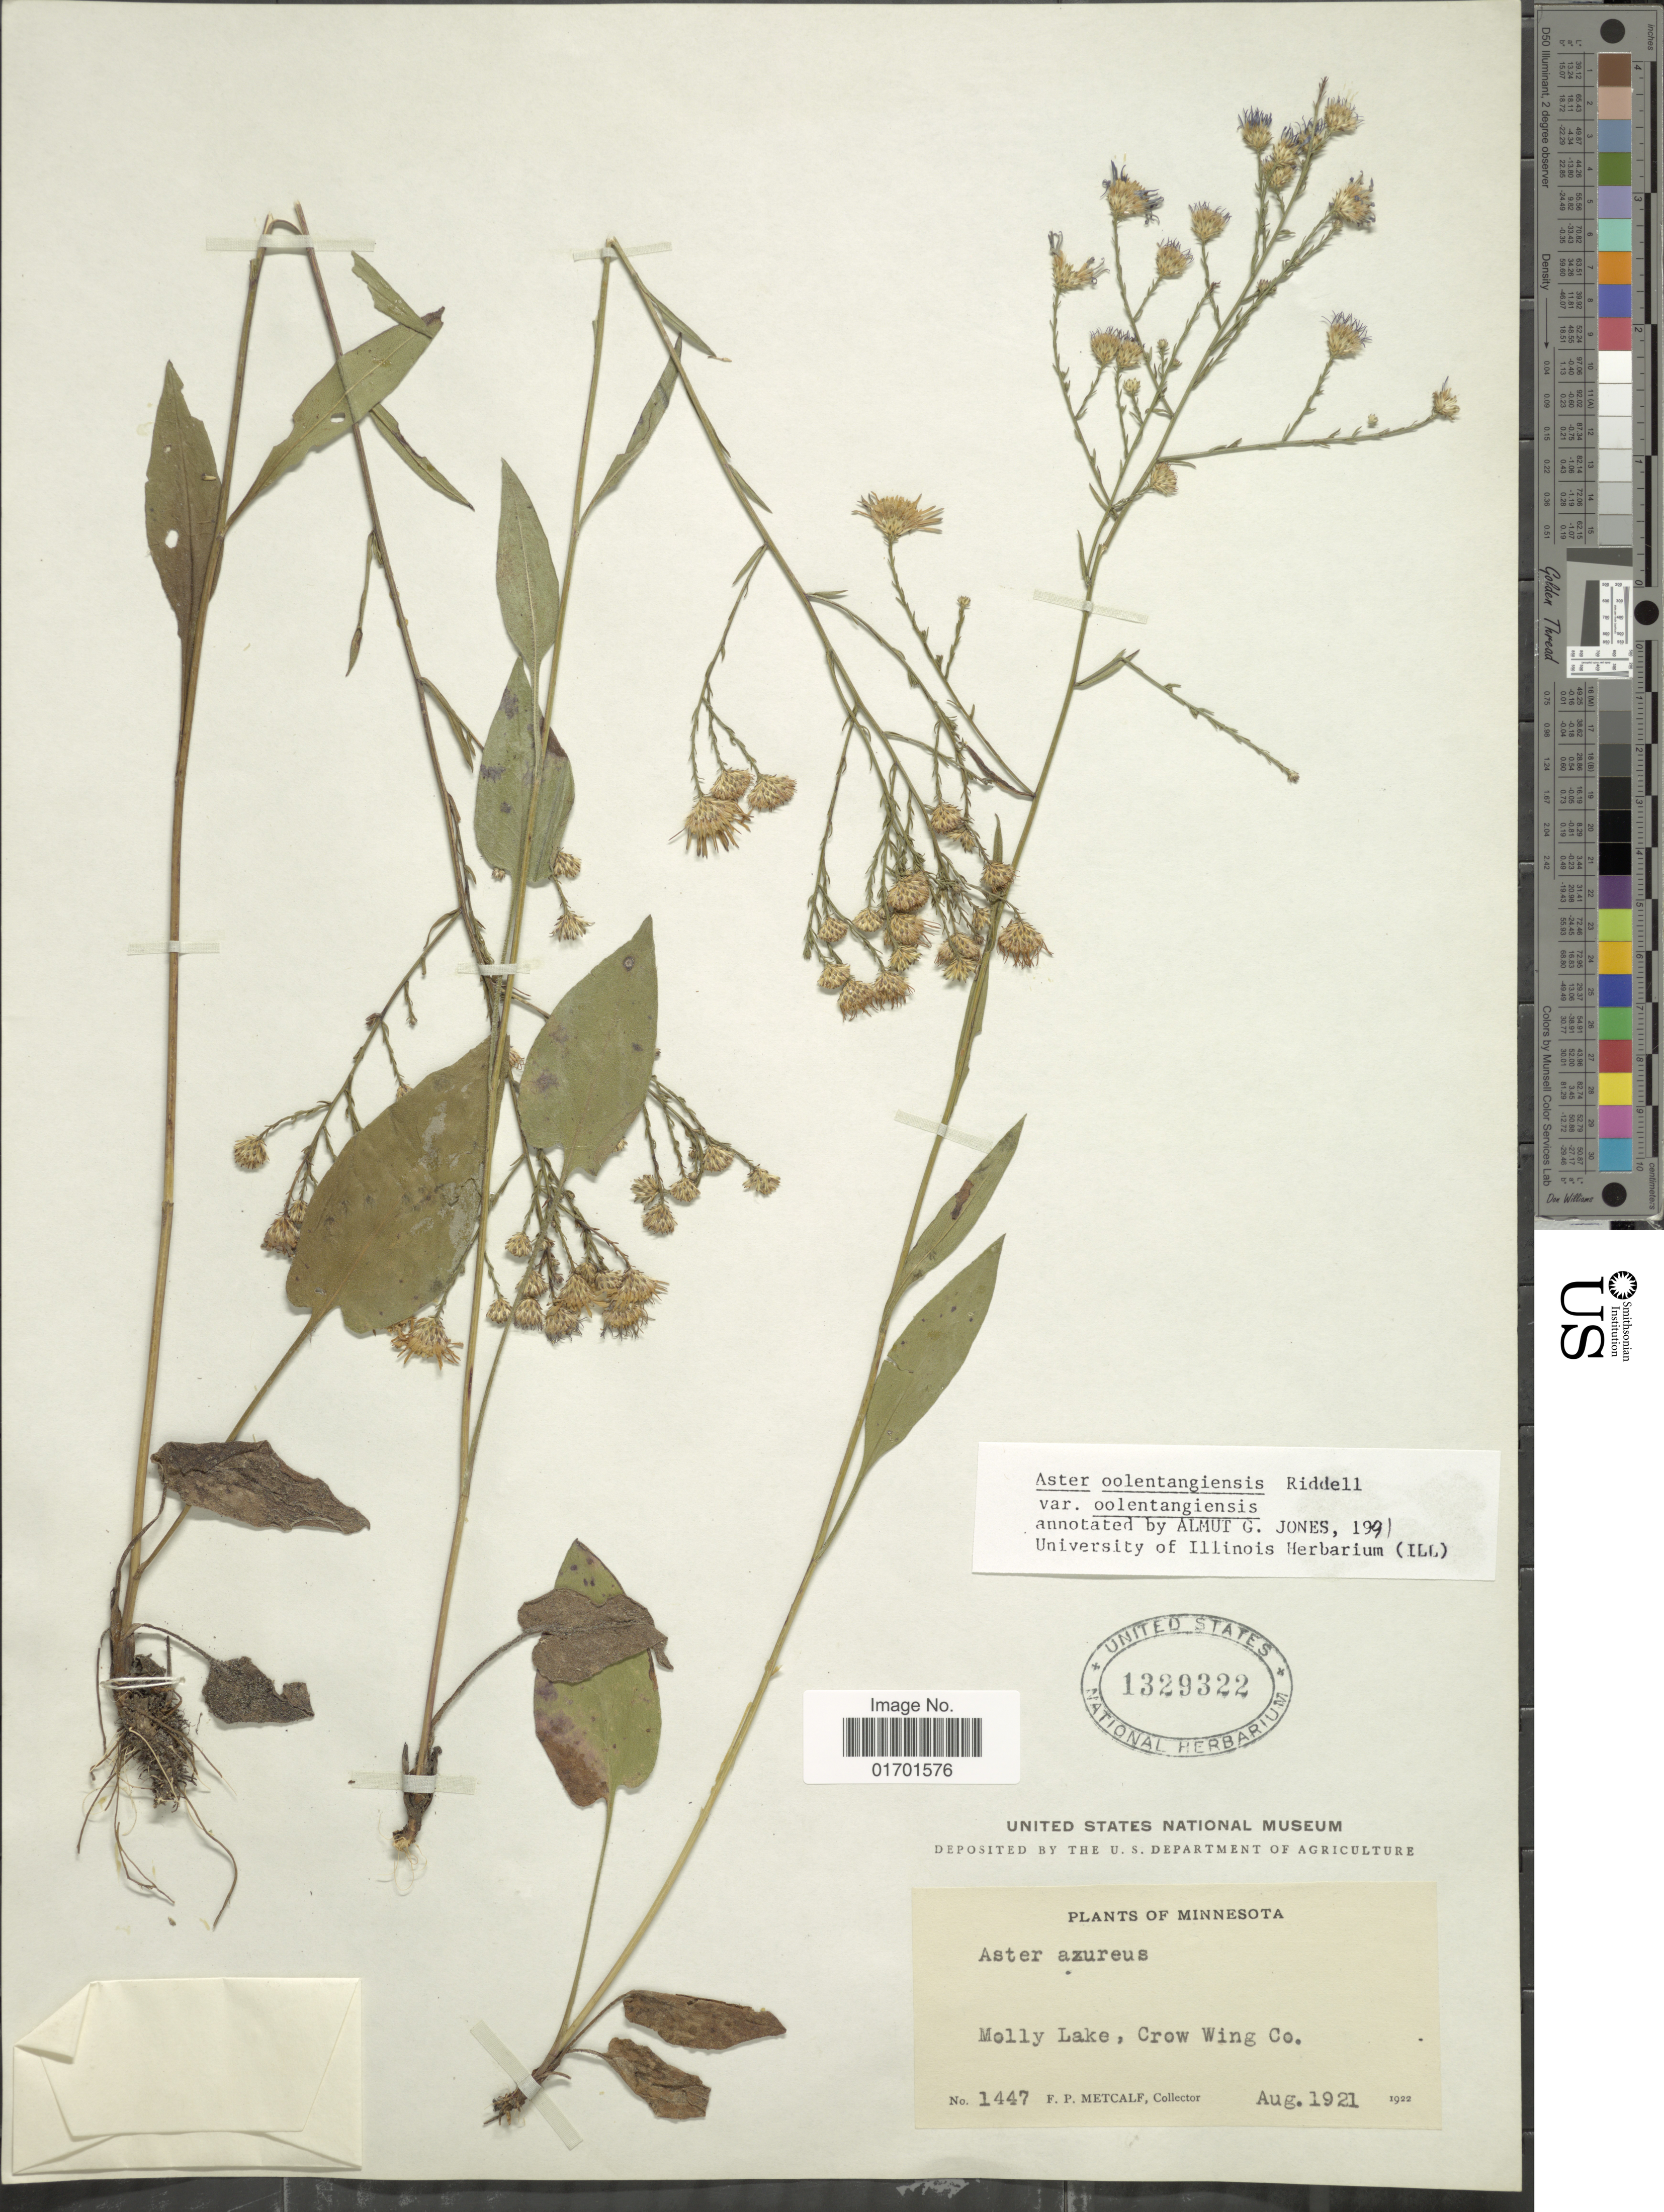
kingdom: Plantae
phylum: Tracheophyta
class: Magnoliopsida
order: Asterales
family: Asteraceae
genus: Symphyotrichum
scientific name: Symphyotrichum oolentangiense var. oolentangiense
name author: G.L. Nesom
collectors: F. Metcalf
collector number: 1447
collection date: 1922-08-19/1922-08-21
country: United States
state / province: Minnesota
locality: Molly Lake, Crow Wing Co.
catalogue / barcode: US 1329322